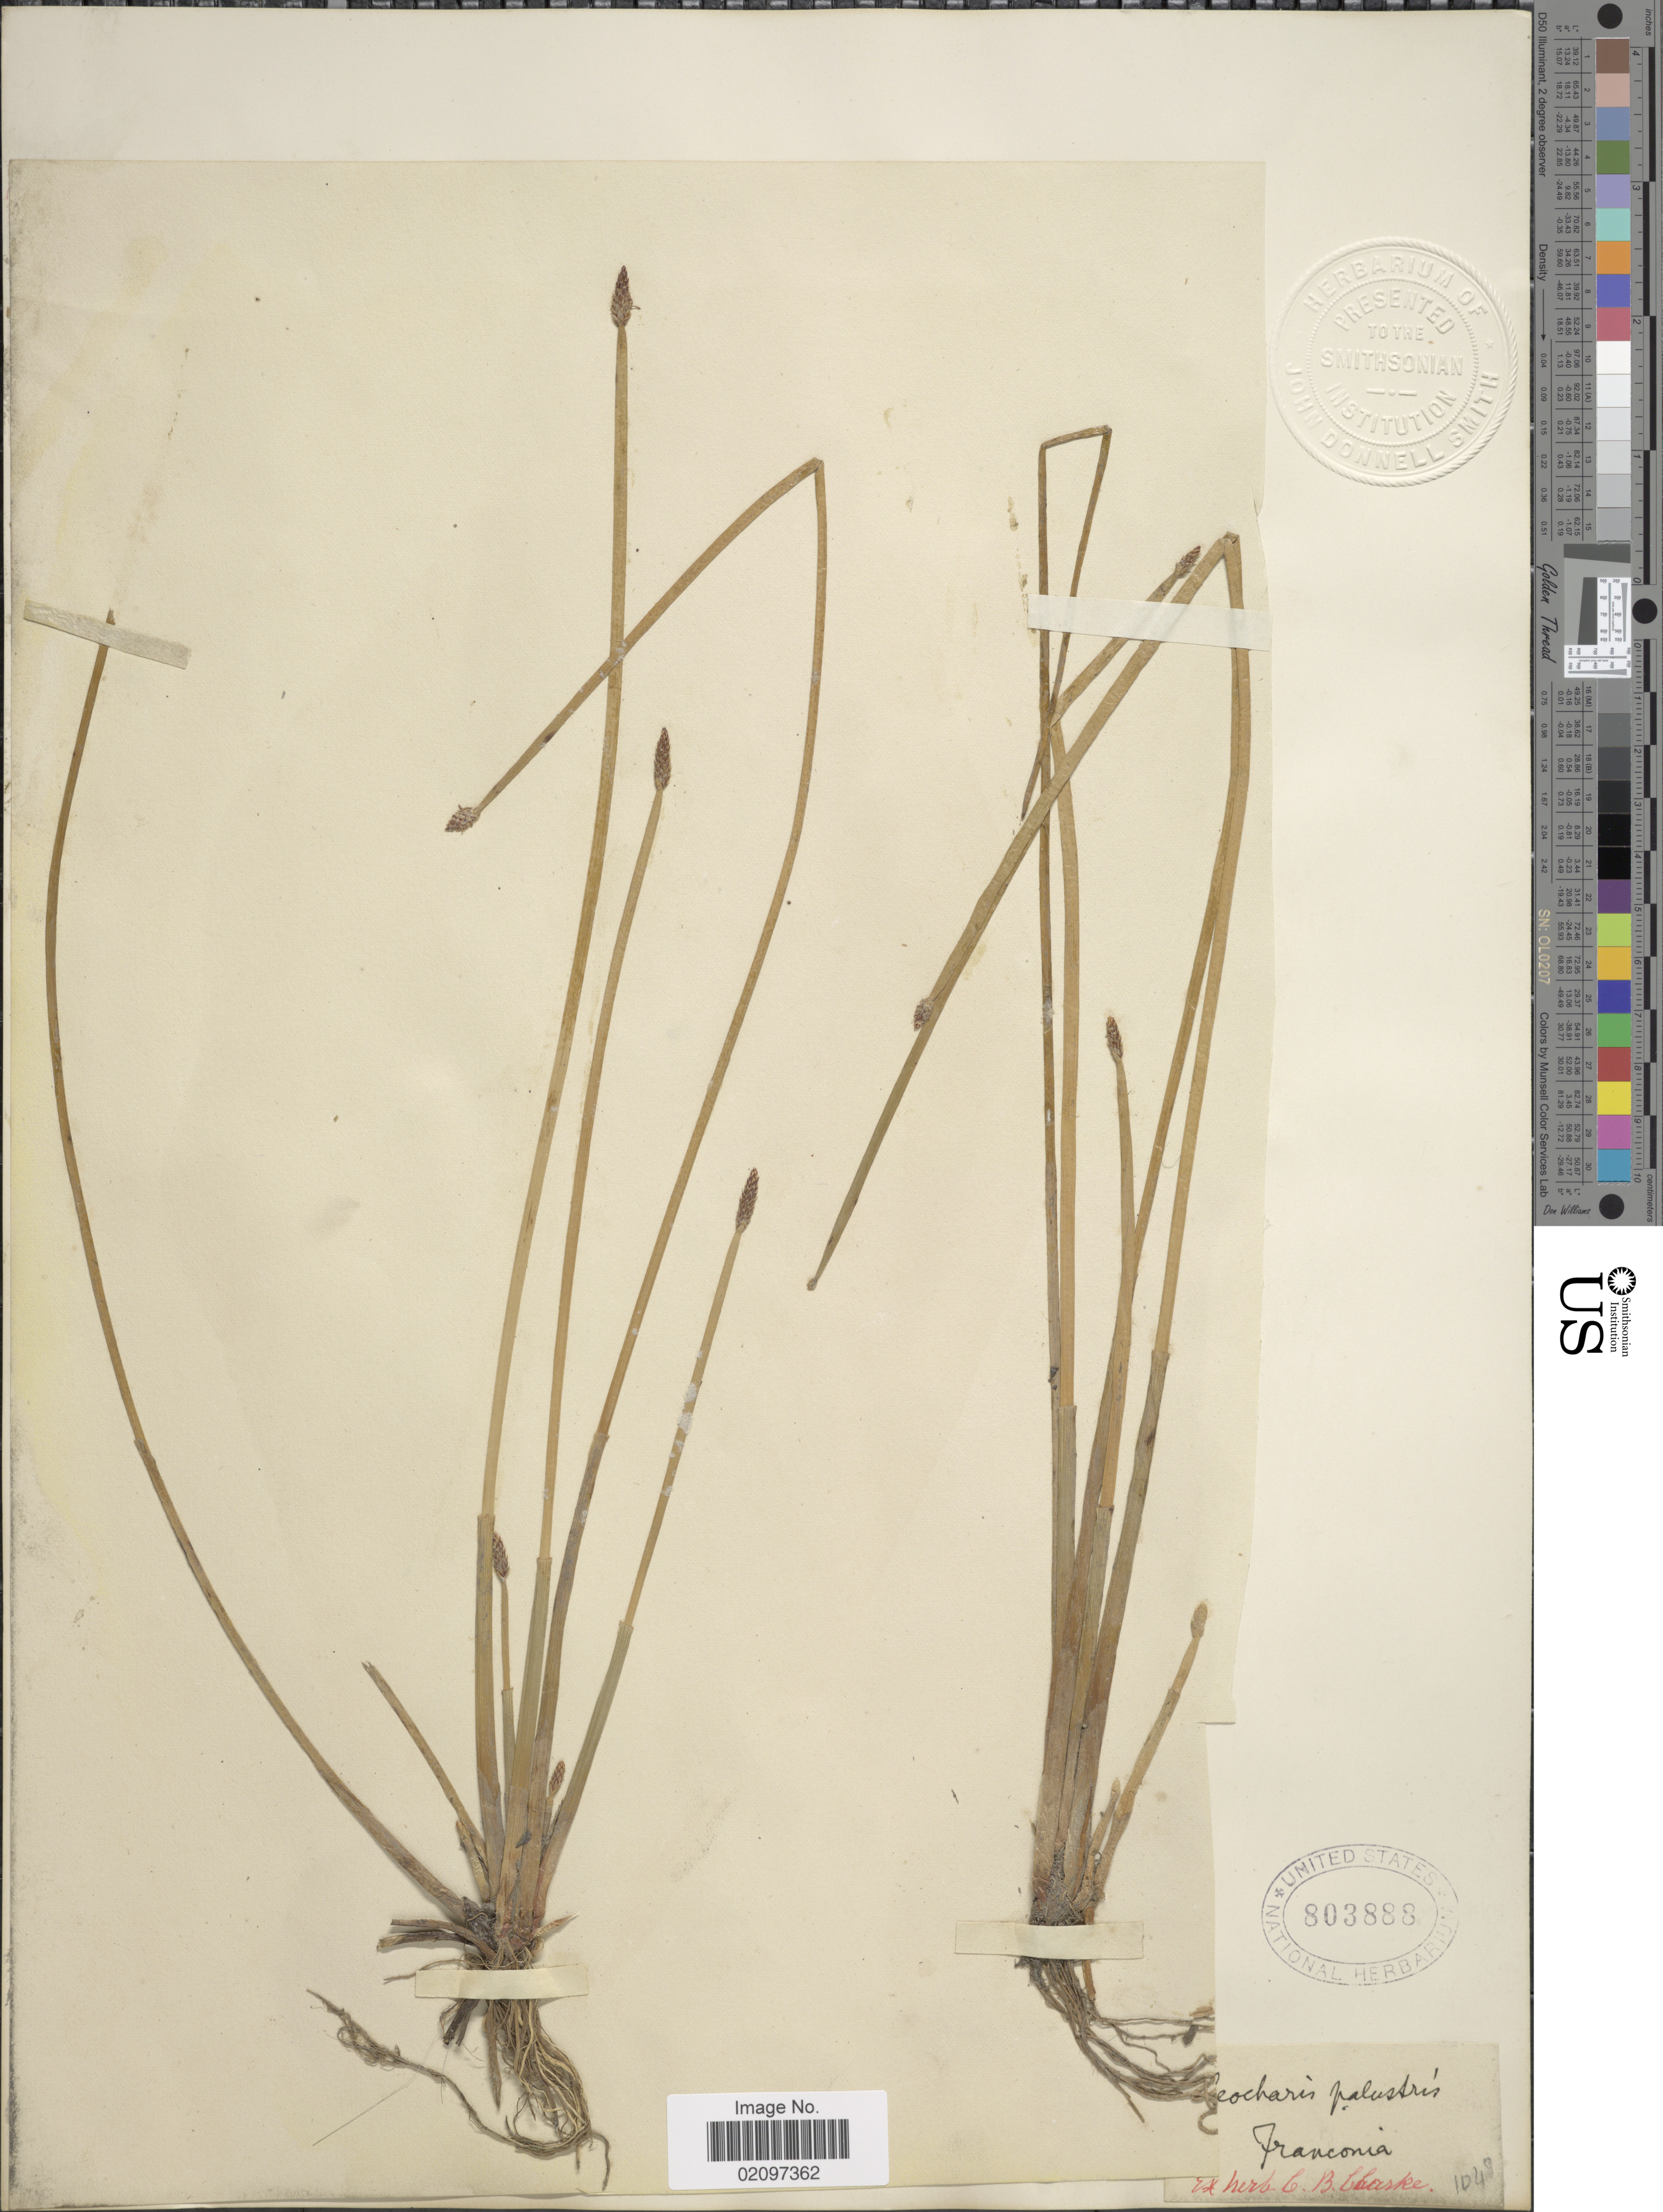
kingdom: Plantae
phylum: Tracheophyta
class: Liliopsida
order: Poales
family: Cyperaceae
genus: Eleocharis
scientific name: Eleocharis palustris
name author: (L.) Roem. & Schult.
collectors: ex Herb. C.B. Clarke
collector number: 1048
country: Germany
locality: Franconia [unsure placement]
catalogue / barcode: US 803888